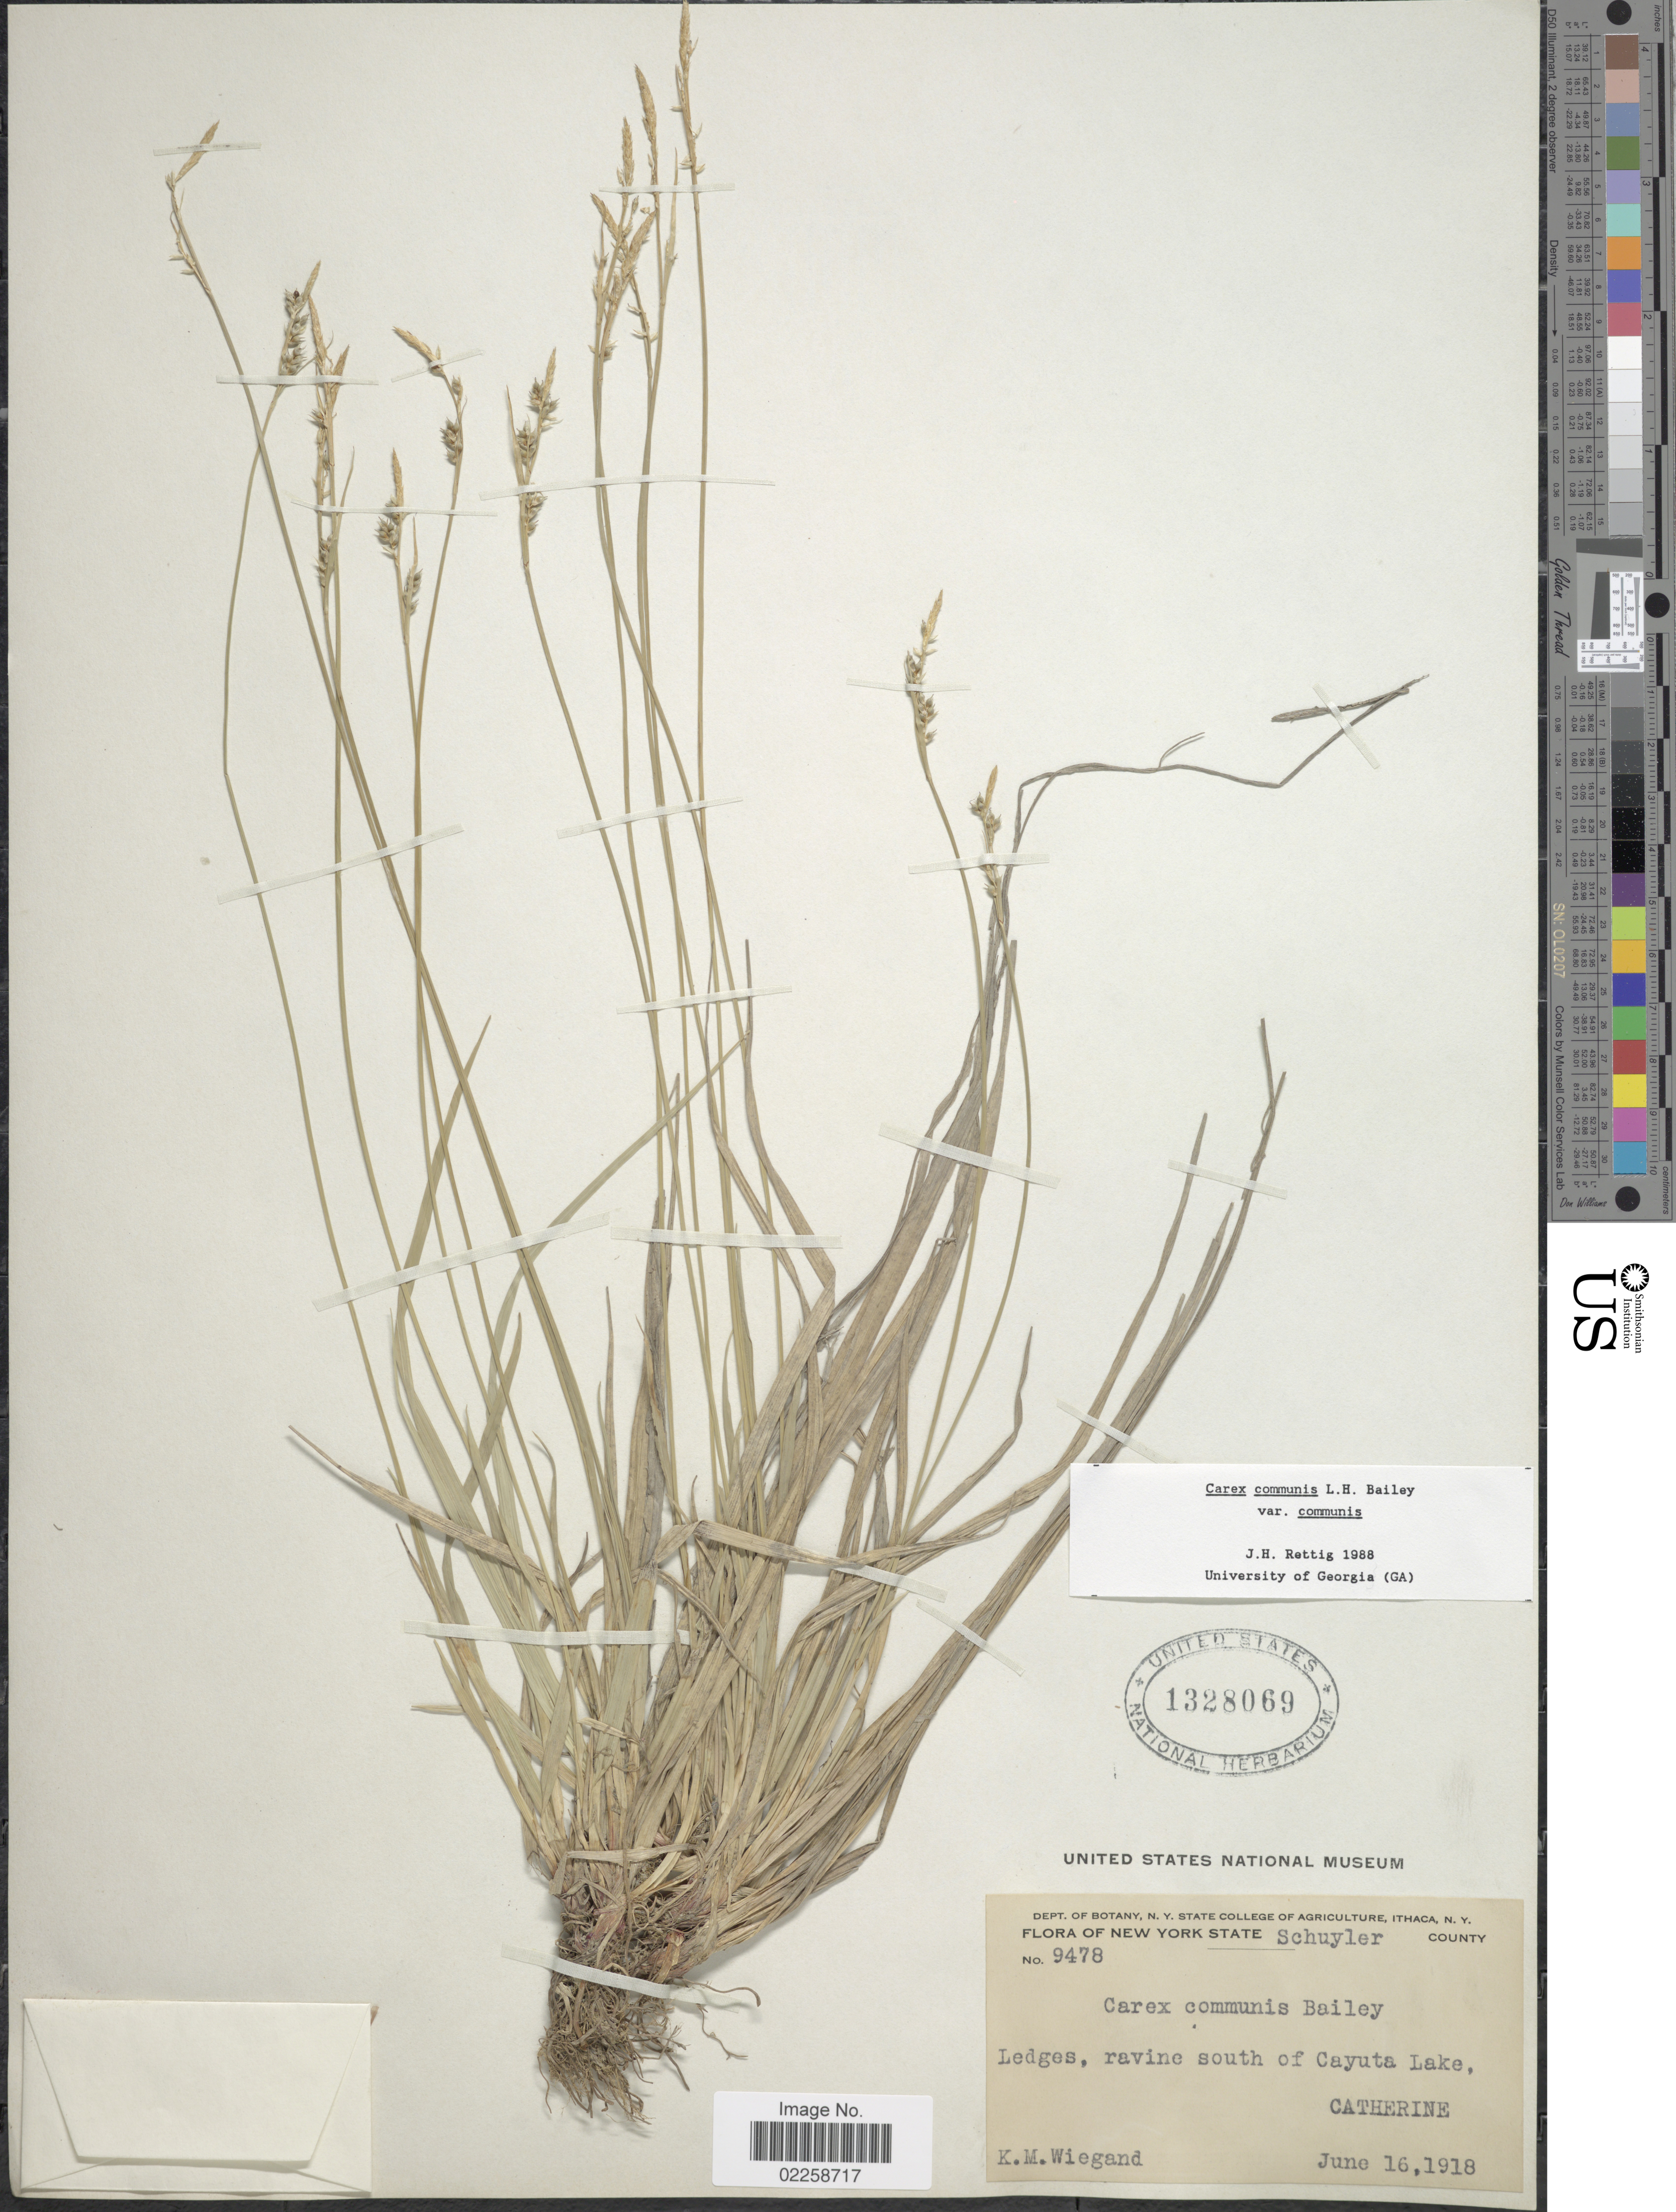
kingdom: Plantae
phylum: Tracheophyta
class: Liliopsida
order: Poales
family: Cyperaceae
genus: Carex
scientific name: Carex communis var. communis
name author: L.H. Bailey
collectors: K. M. Wiegand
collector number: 9478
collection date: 1918-06-16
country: United States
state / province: New York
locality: Schuyler County, Ravine south of Cayuta Lake, Catherine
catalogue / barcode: US 1328069